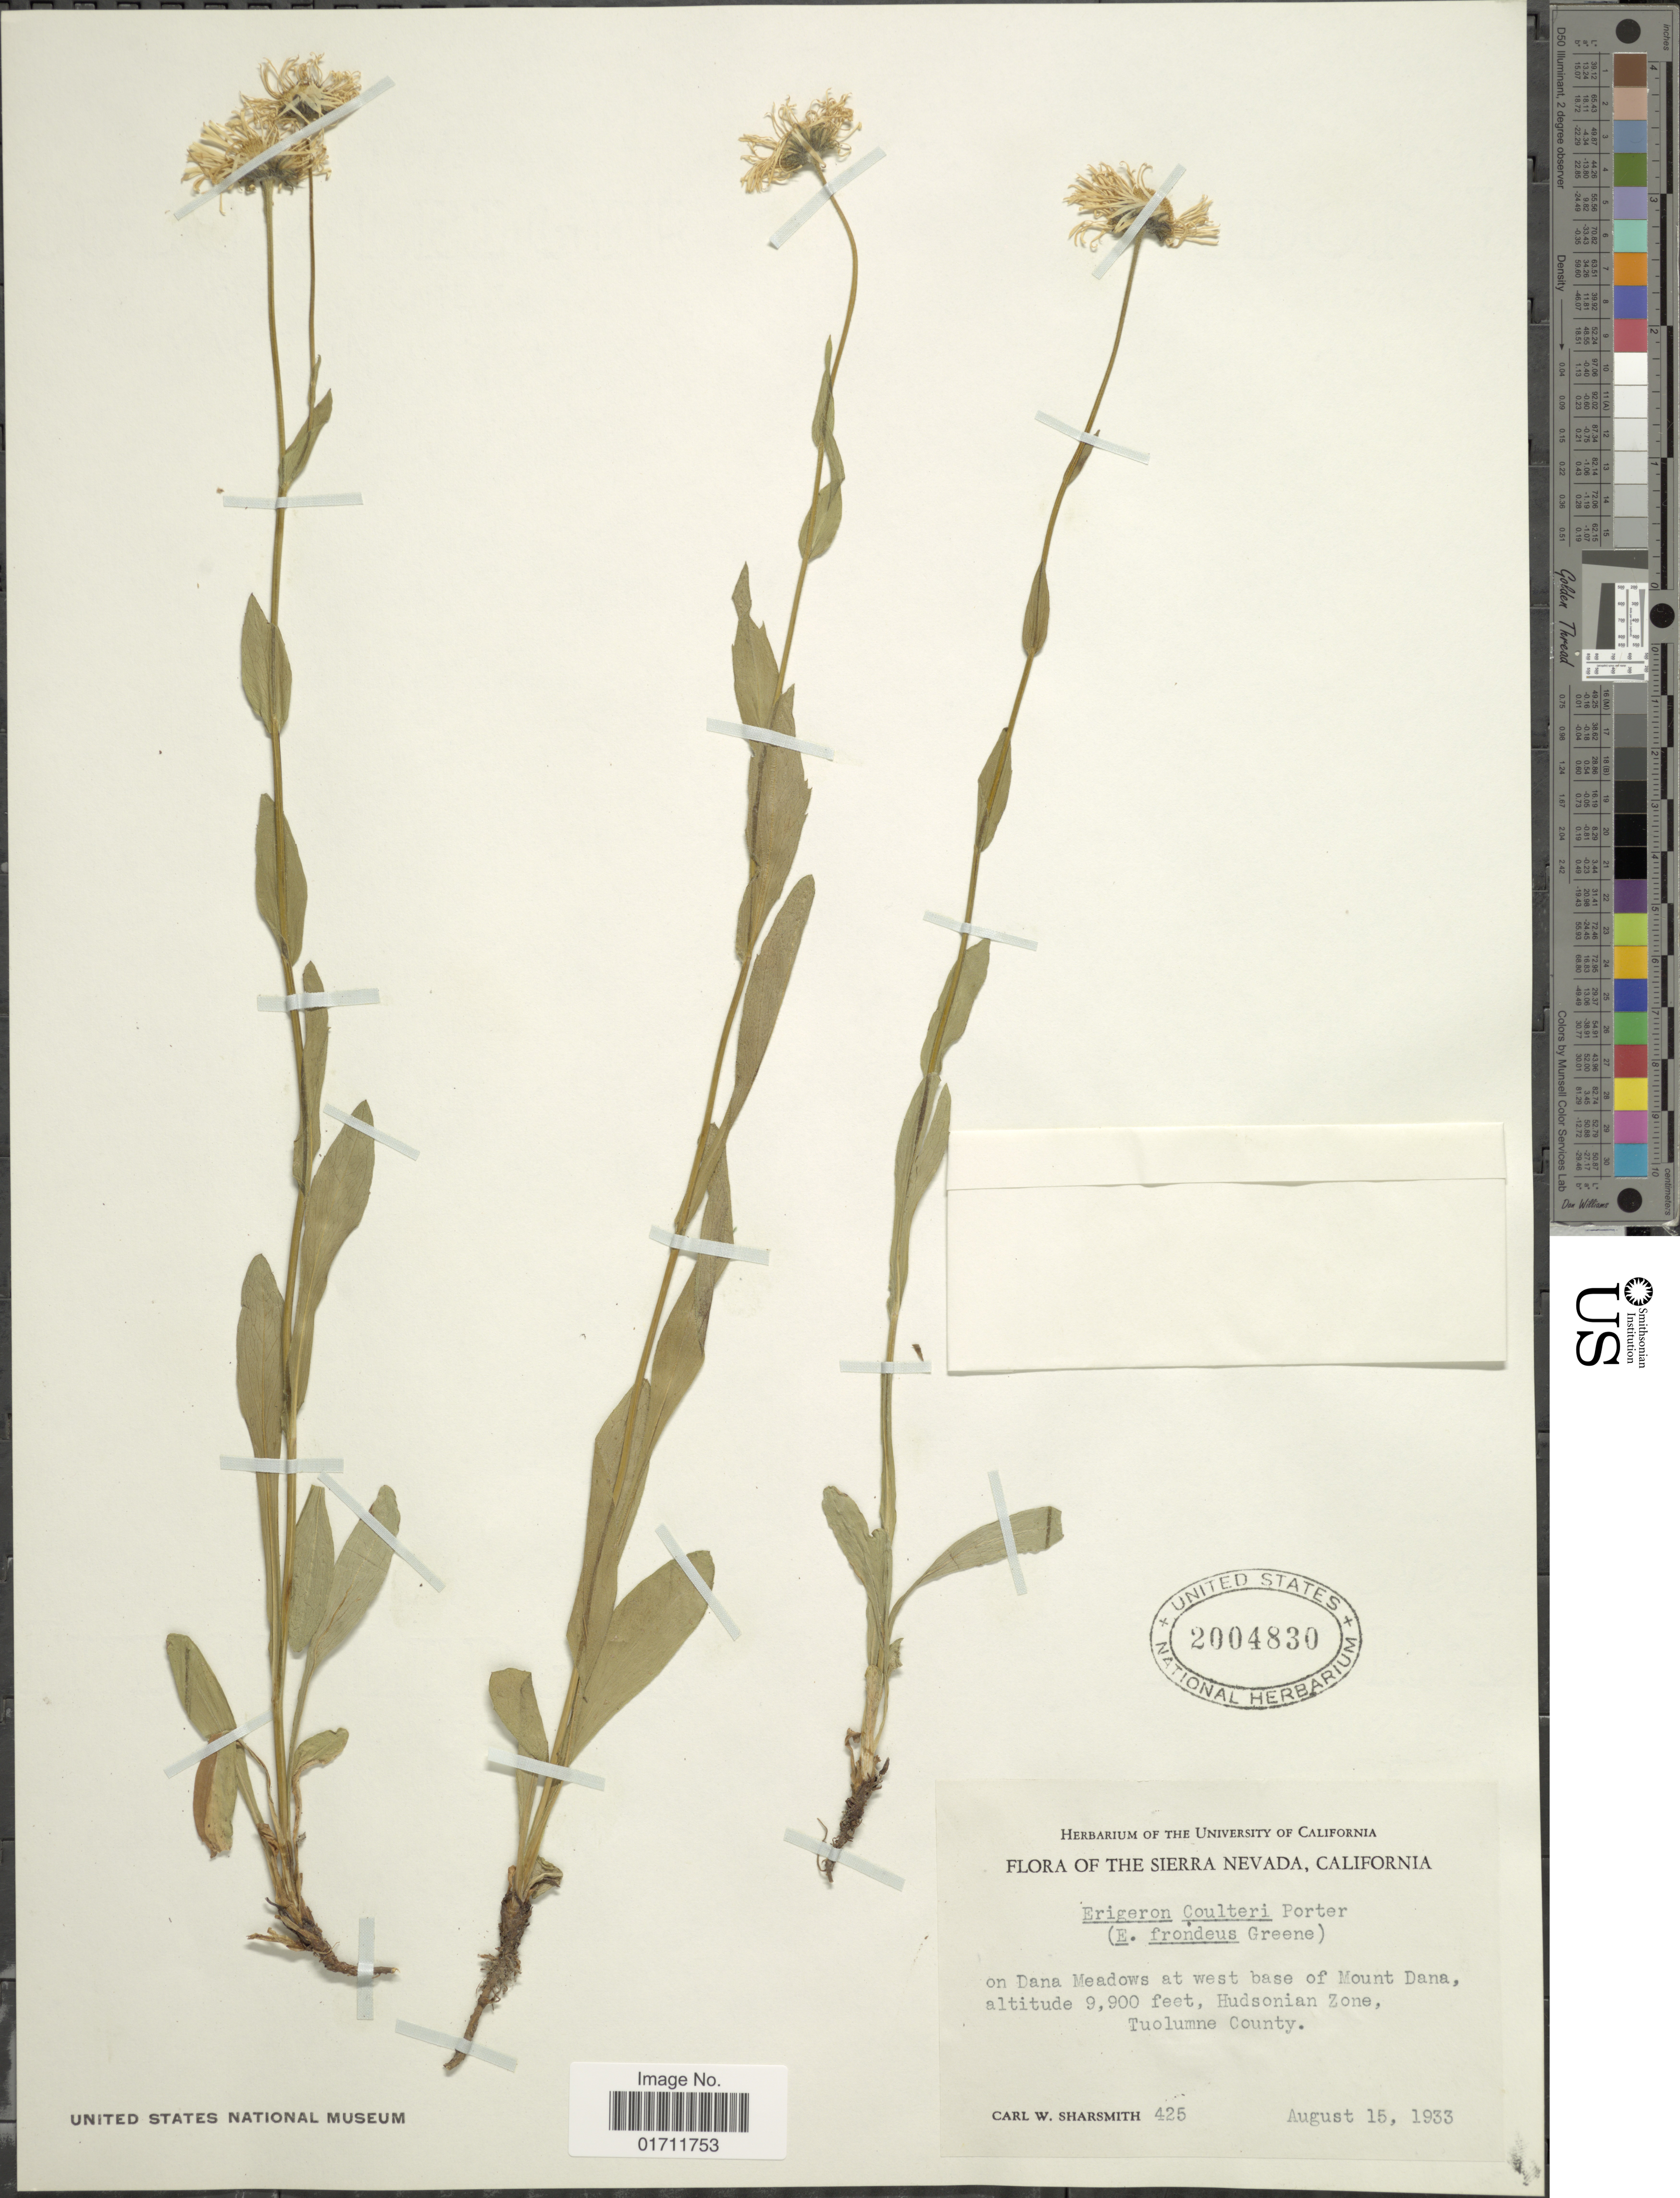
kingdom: Plantae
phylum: Tracheophyta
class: Magnoliopsida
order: Asterales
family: Asteraceae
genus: Erigeron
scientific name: Erigeron coulteri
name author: Porter in Porter & J.M. Coult.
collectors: C. Sharsmith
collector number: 425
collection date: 1933-08-15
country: United States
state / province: California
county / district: Tuolumne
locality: The Sierra Nevada, on Dana Meadows at west base of Mount Dana, Hudsonian Zone, Tuolumne County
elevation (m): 3018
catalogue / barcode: US 2004830